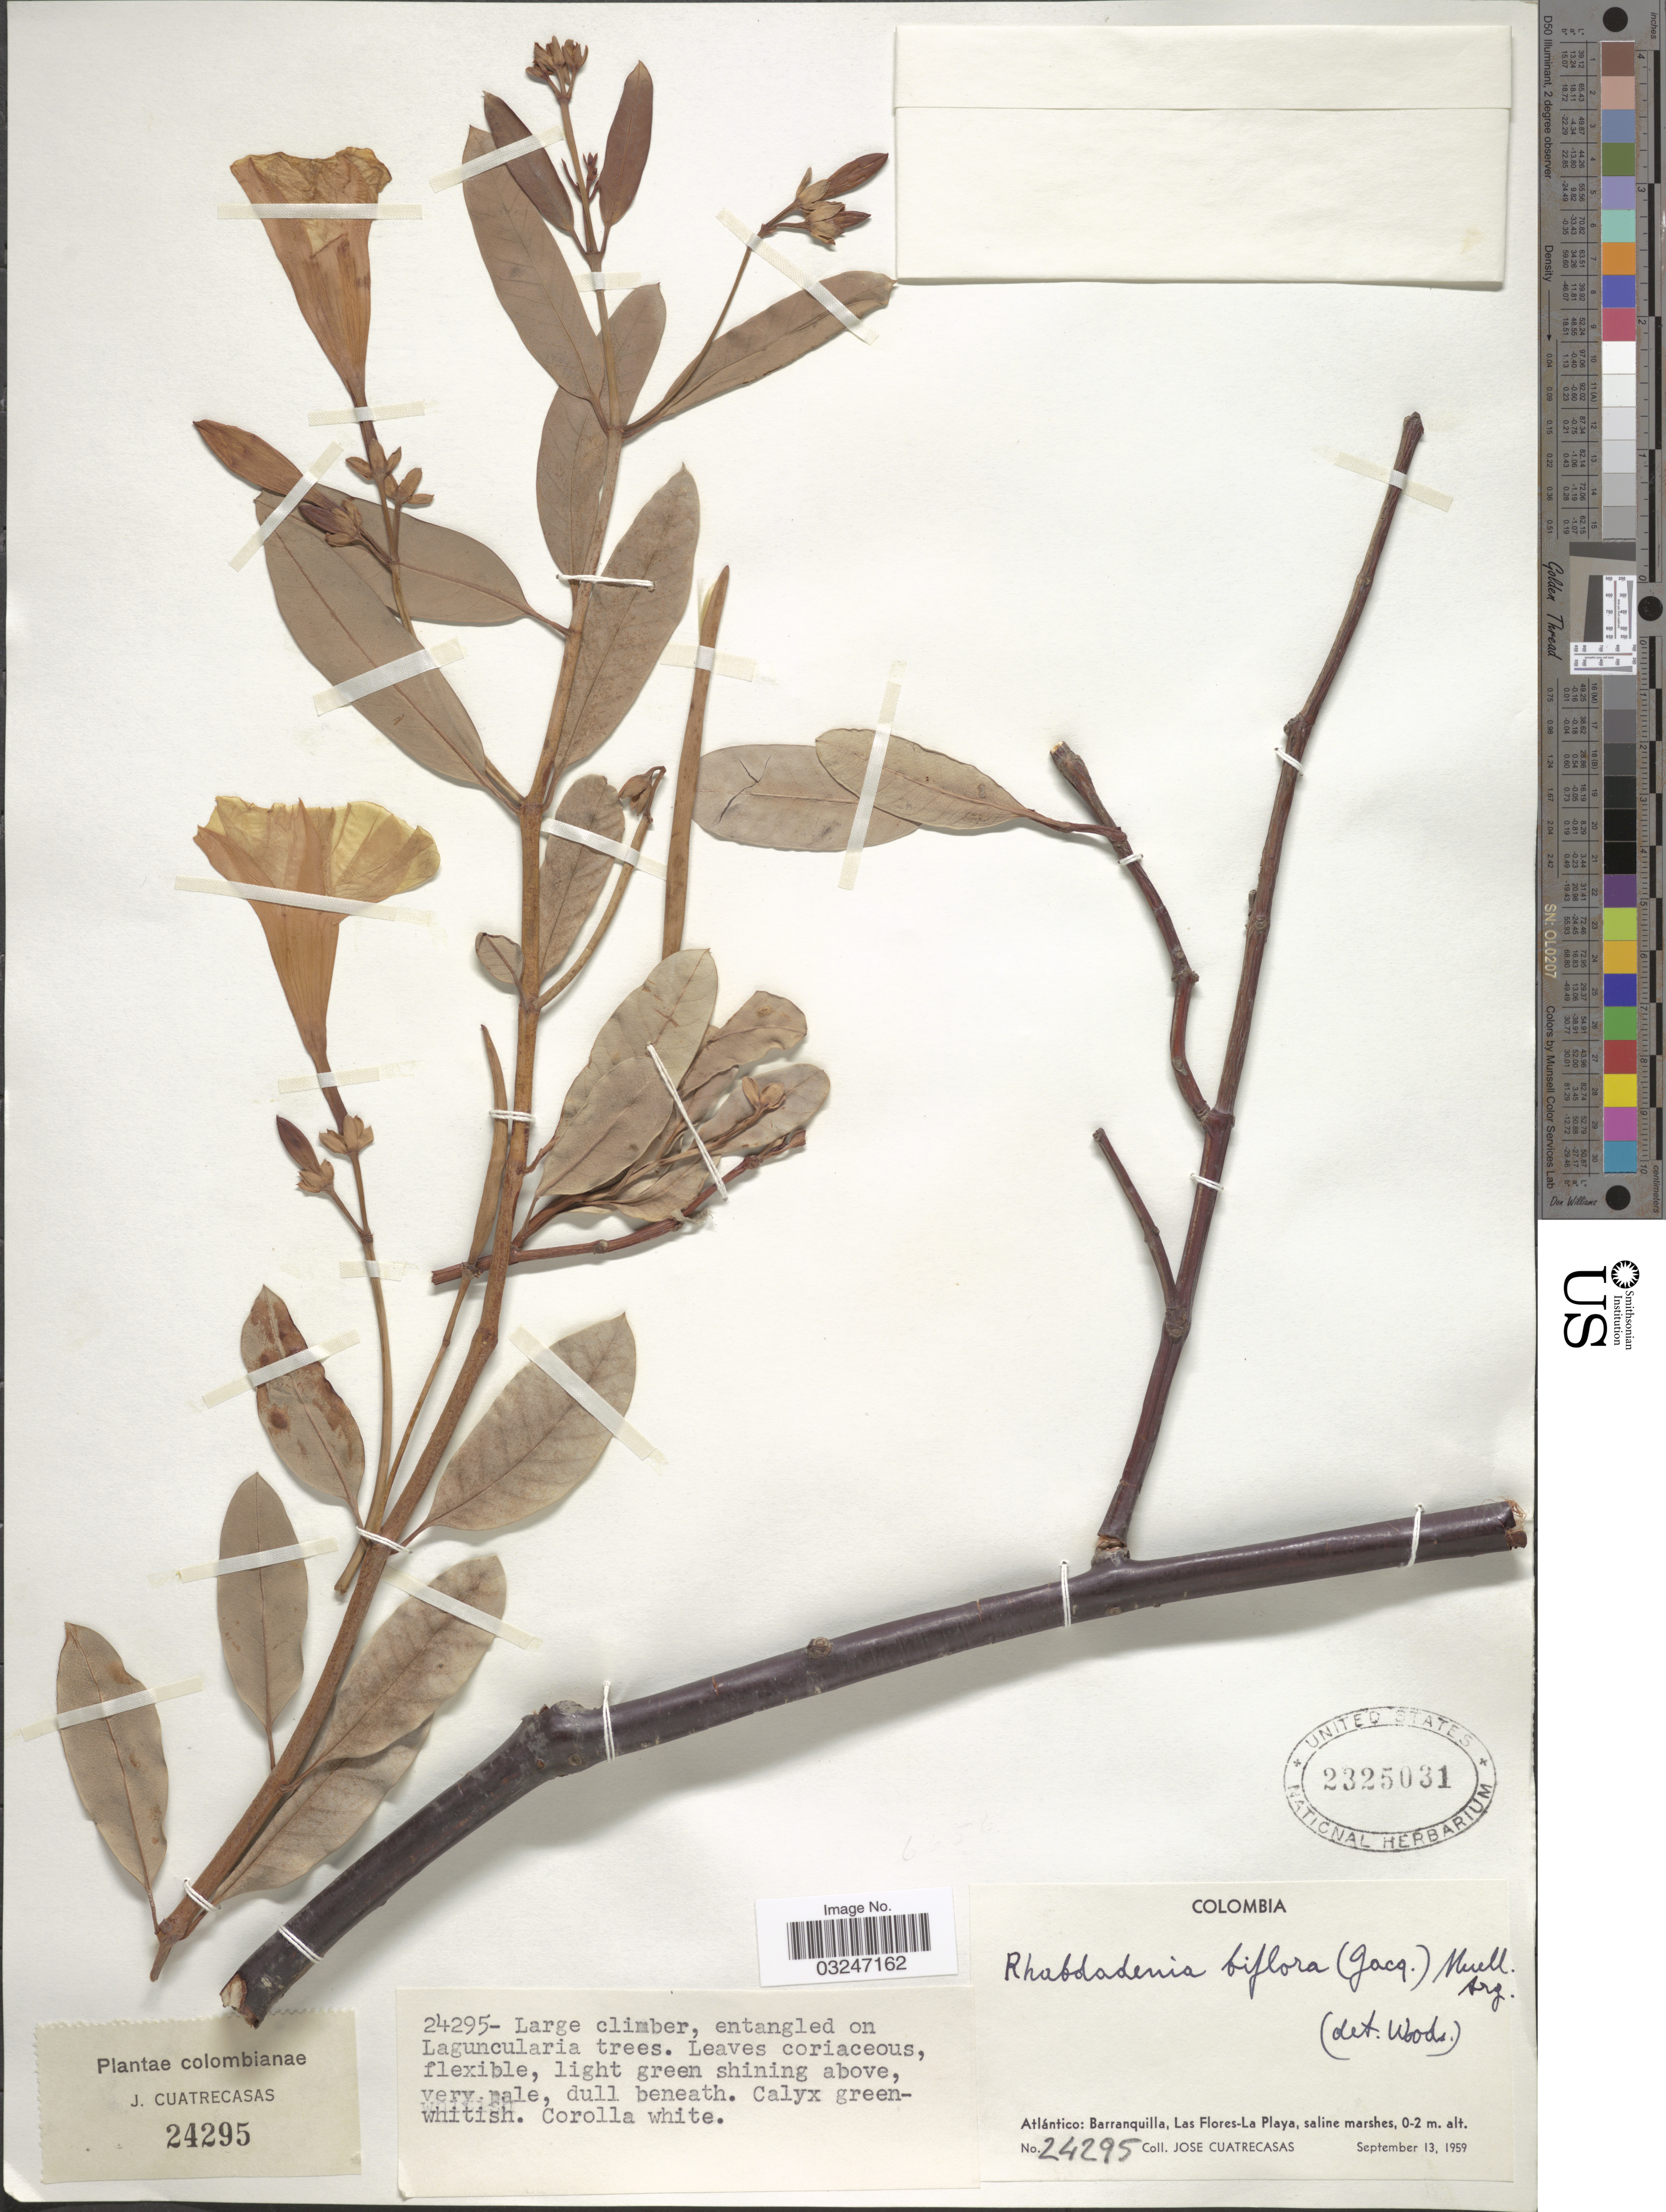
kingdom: Plantae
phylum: Tracheophyta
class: Magnoliopsida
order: Gentianales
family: Apocynaceae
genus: Rhabdadenia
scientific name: Rhabdadenia biflora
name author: (Jacq.) Müll. Arg.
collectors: J. Cuatrecasas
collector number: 24295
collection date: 1959-09-13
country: Colombia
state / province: Atlántico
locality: Barranquilla, Las Flores-La Playa, saline marshes.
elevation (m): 0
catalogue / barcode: US 2325031